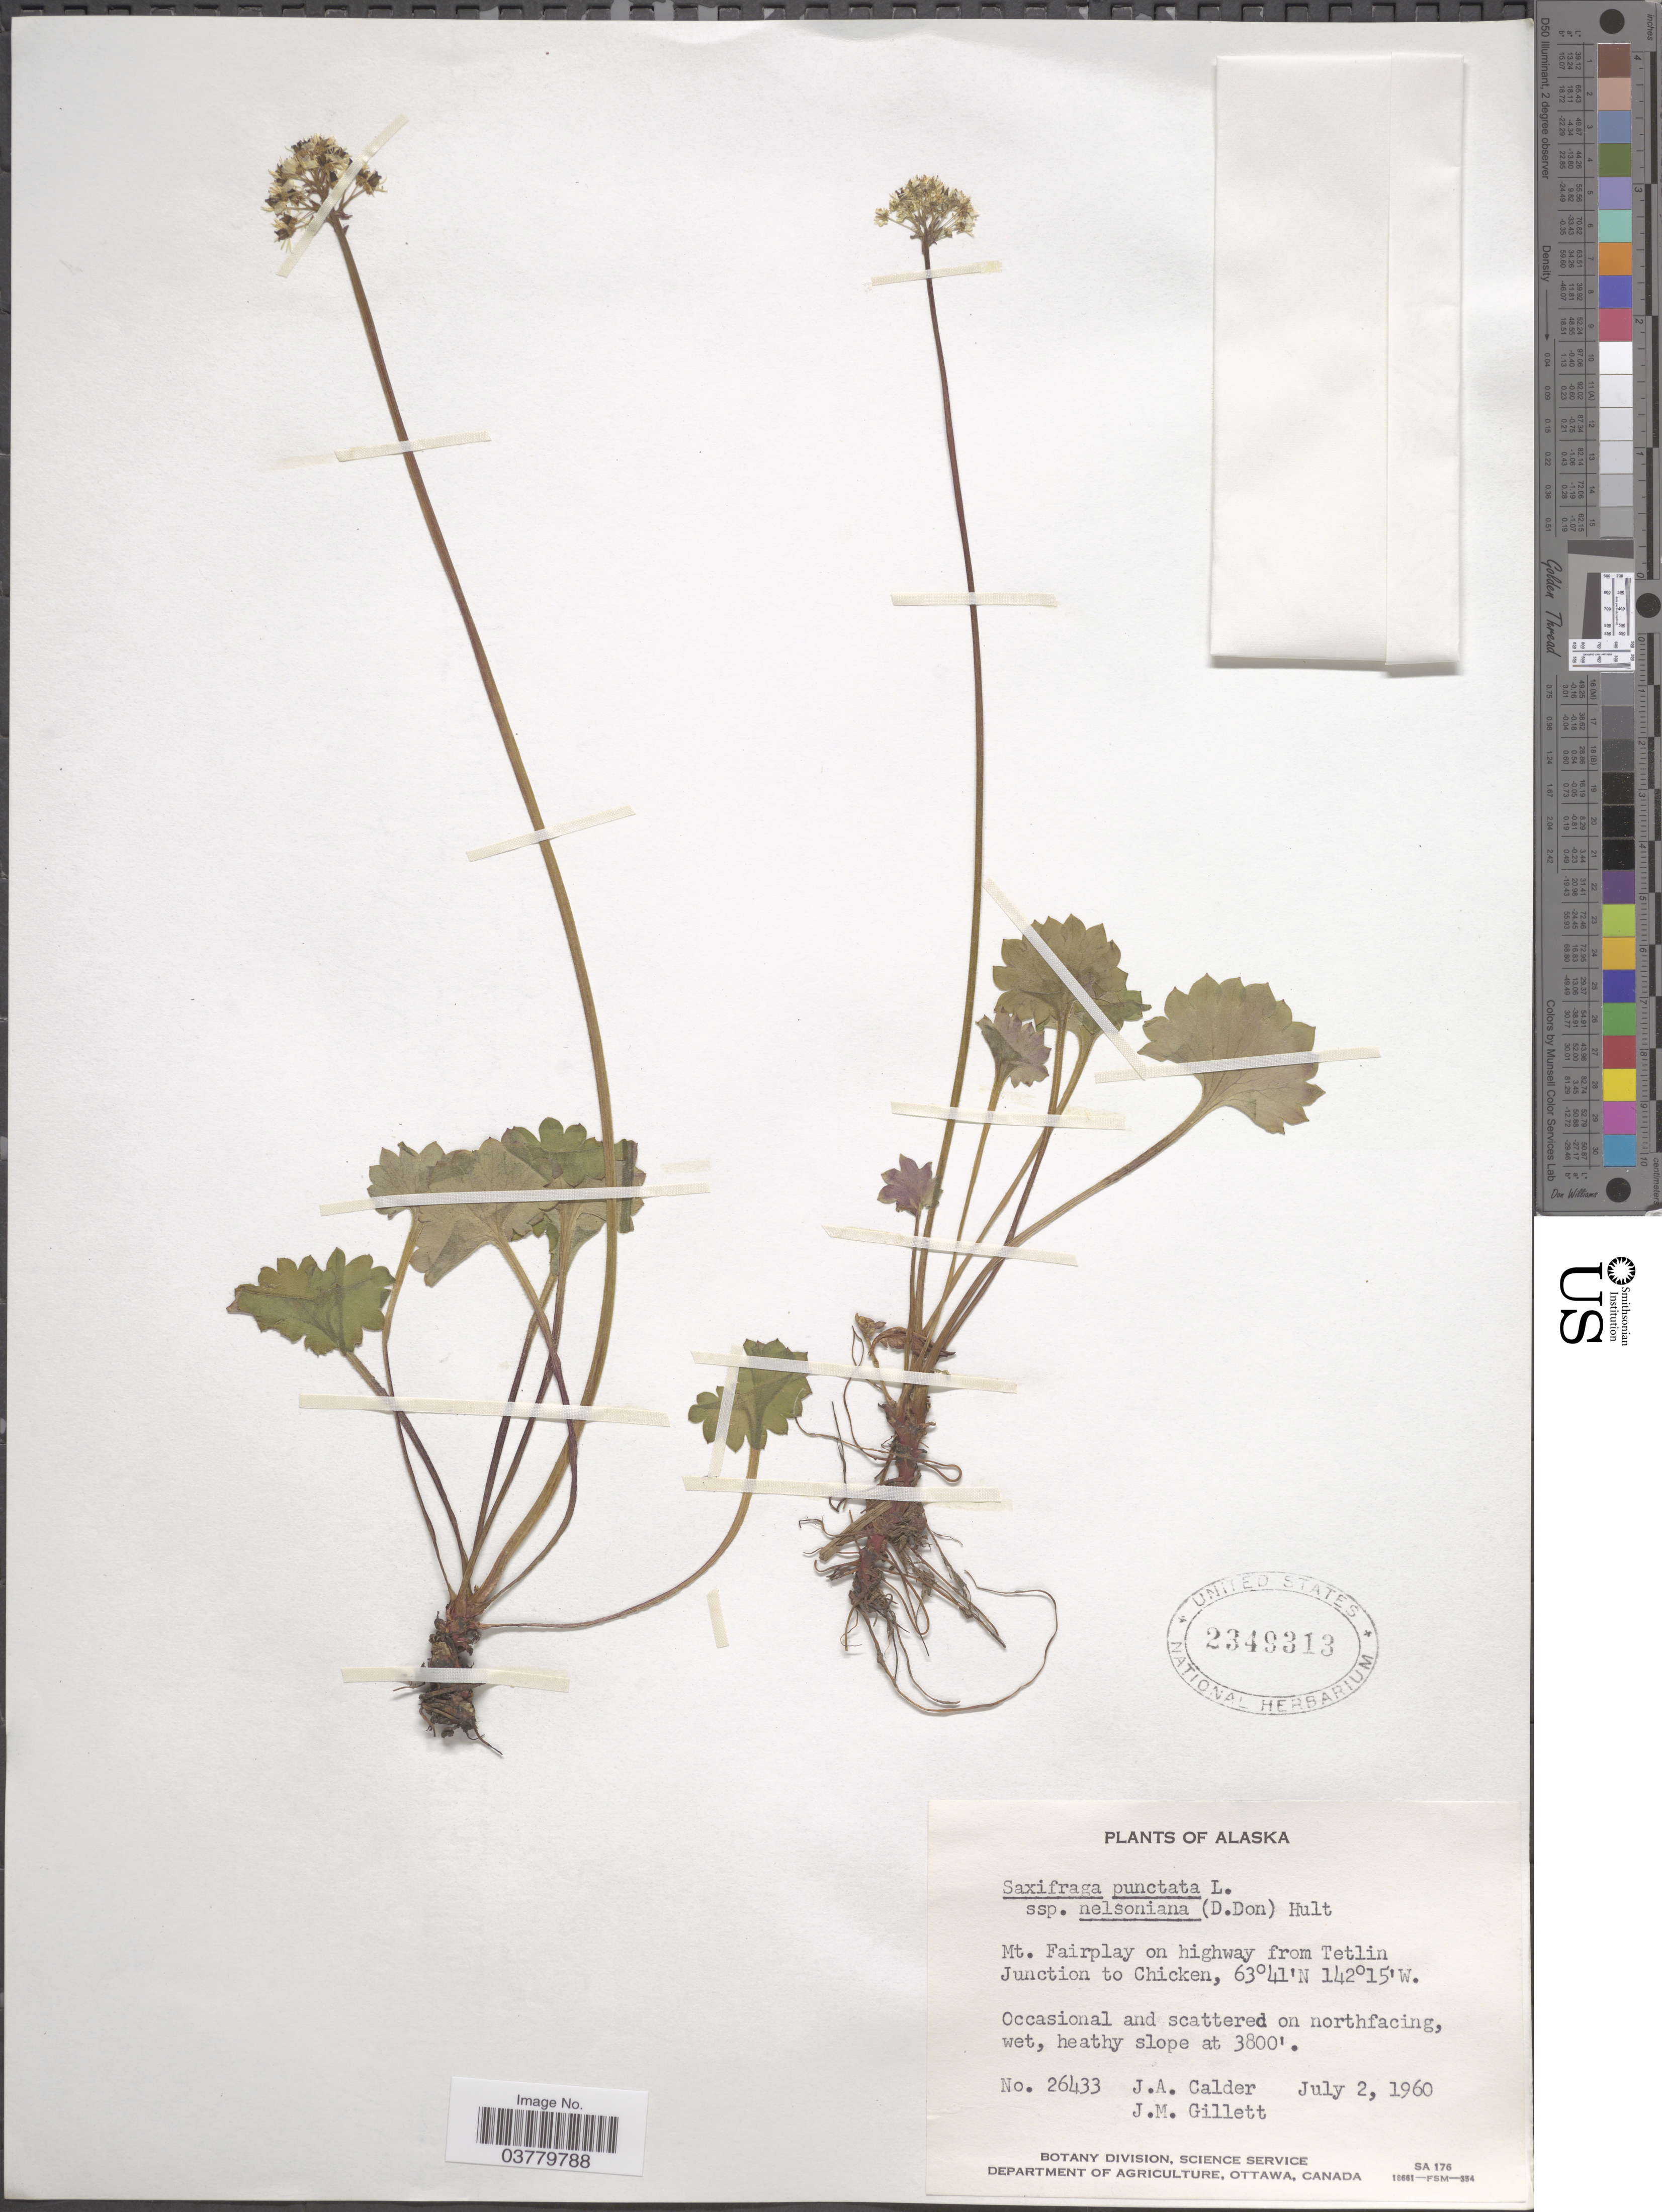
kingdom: Plantae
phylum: Tracheophyta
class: Magnoliopsida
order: Saxifragales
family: Saxifragaceae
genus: Micranthes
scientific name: Micranthes nelsoniana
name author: (D. Don) Small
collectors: J. A. Calder & J. M. Gillett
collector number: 26433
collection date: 1960-07-02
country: United States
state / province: Alaska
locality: Mt. Fairplay on highway from Tetlin Junction to Chicken. Occasional and scattered on northfacing, wet, heathy slope.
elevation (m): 1158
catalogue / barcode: US 2349313